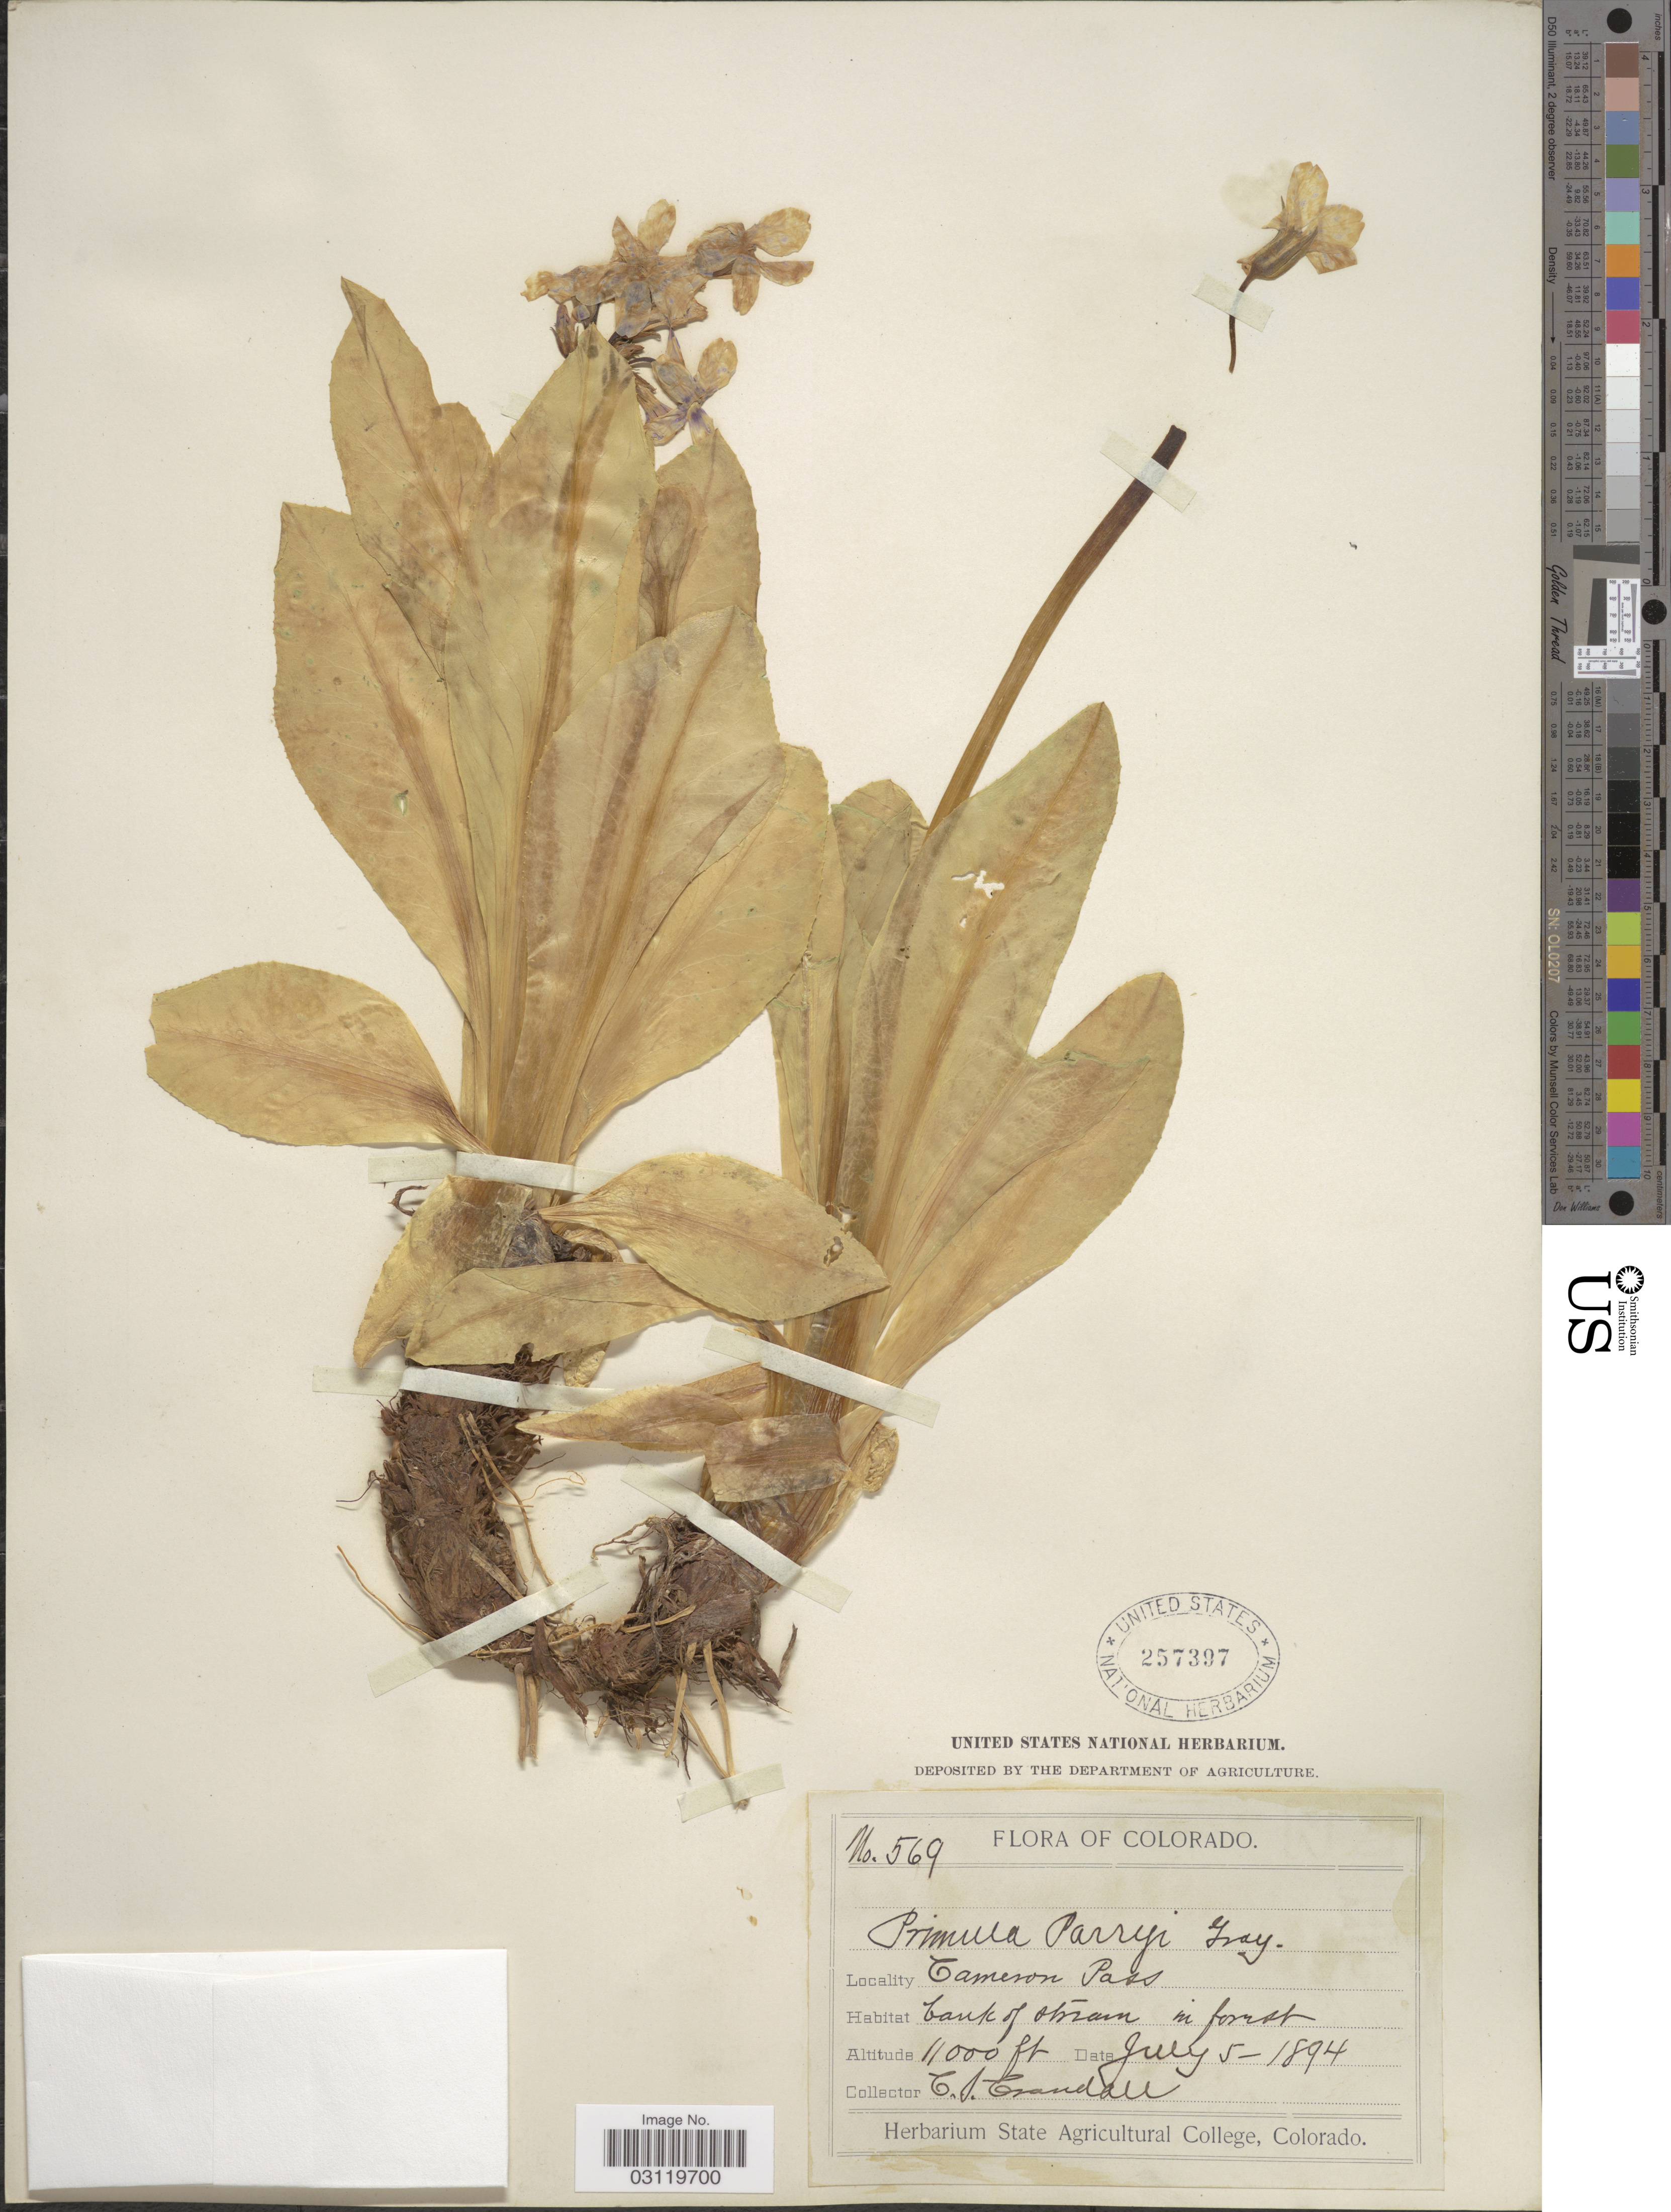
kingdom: Plantae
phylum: Tracheophyta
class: Magnoliopsida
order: Ericales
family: Primulaceae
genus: Primula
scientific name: Primula parryi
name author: A. Gray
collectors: C. Crandall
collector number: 569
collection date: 1894-07-05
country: United States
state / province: Colorado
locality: Cameron Pass.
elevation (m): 3353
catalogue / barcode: US 257397